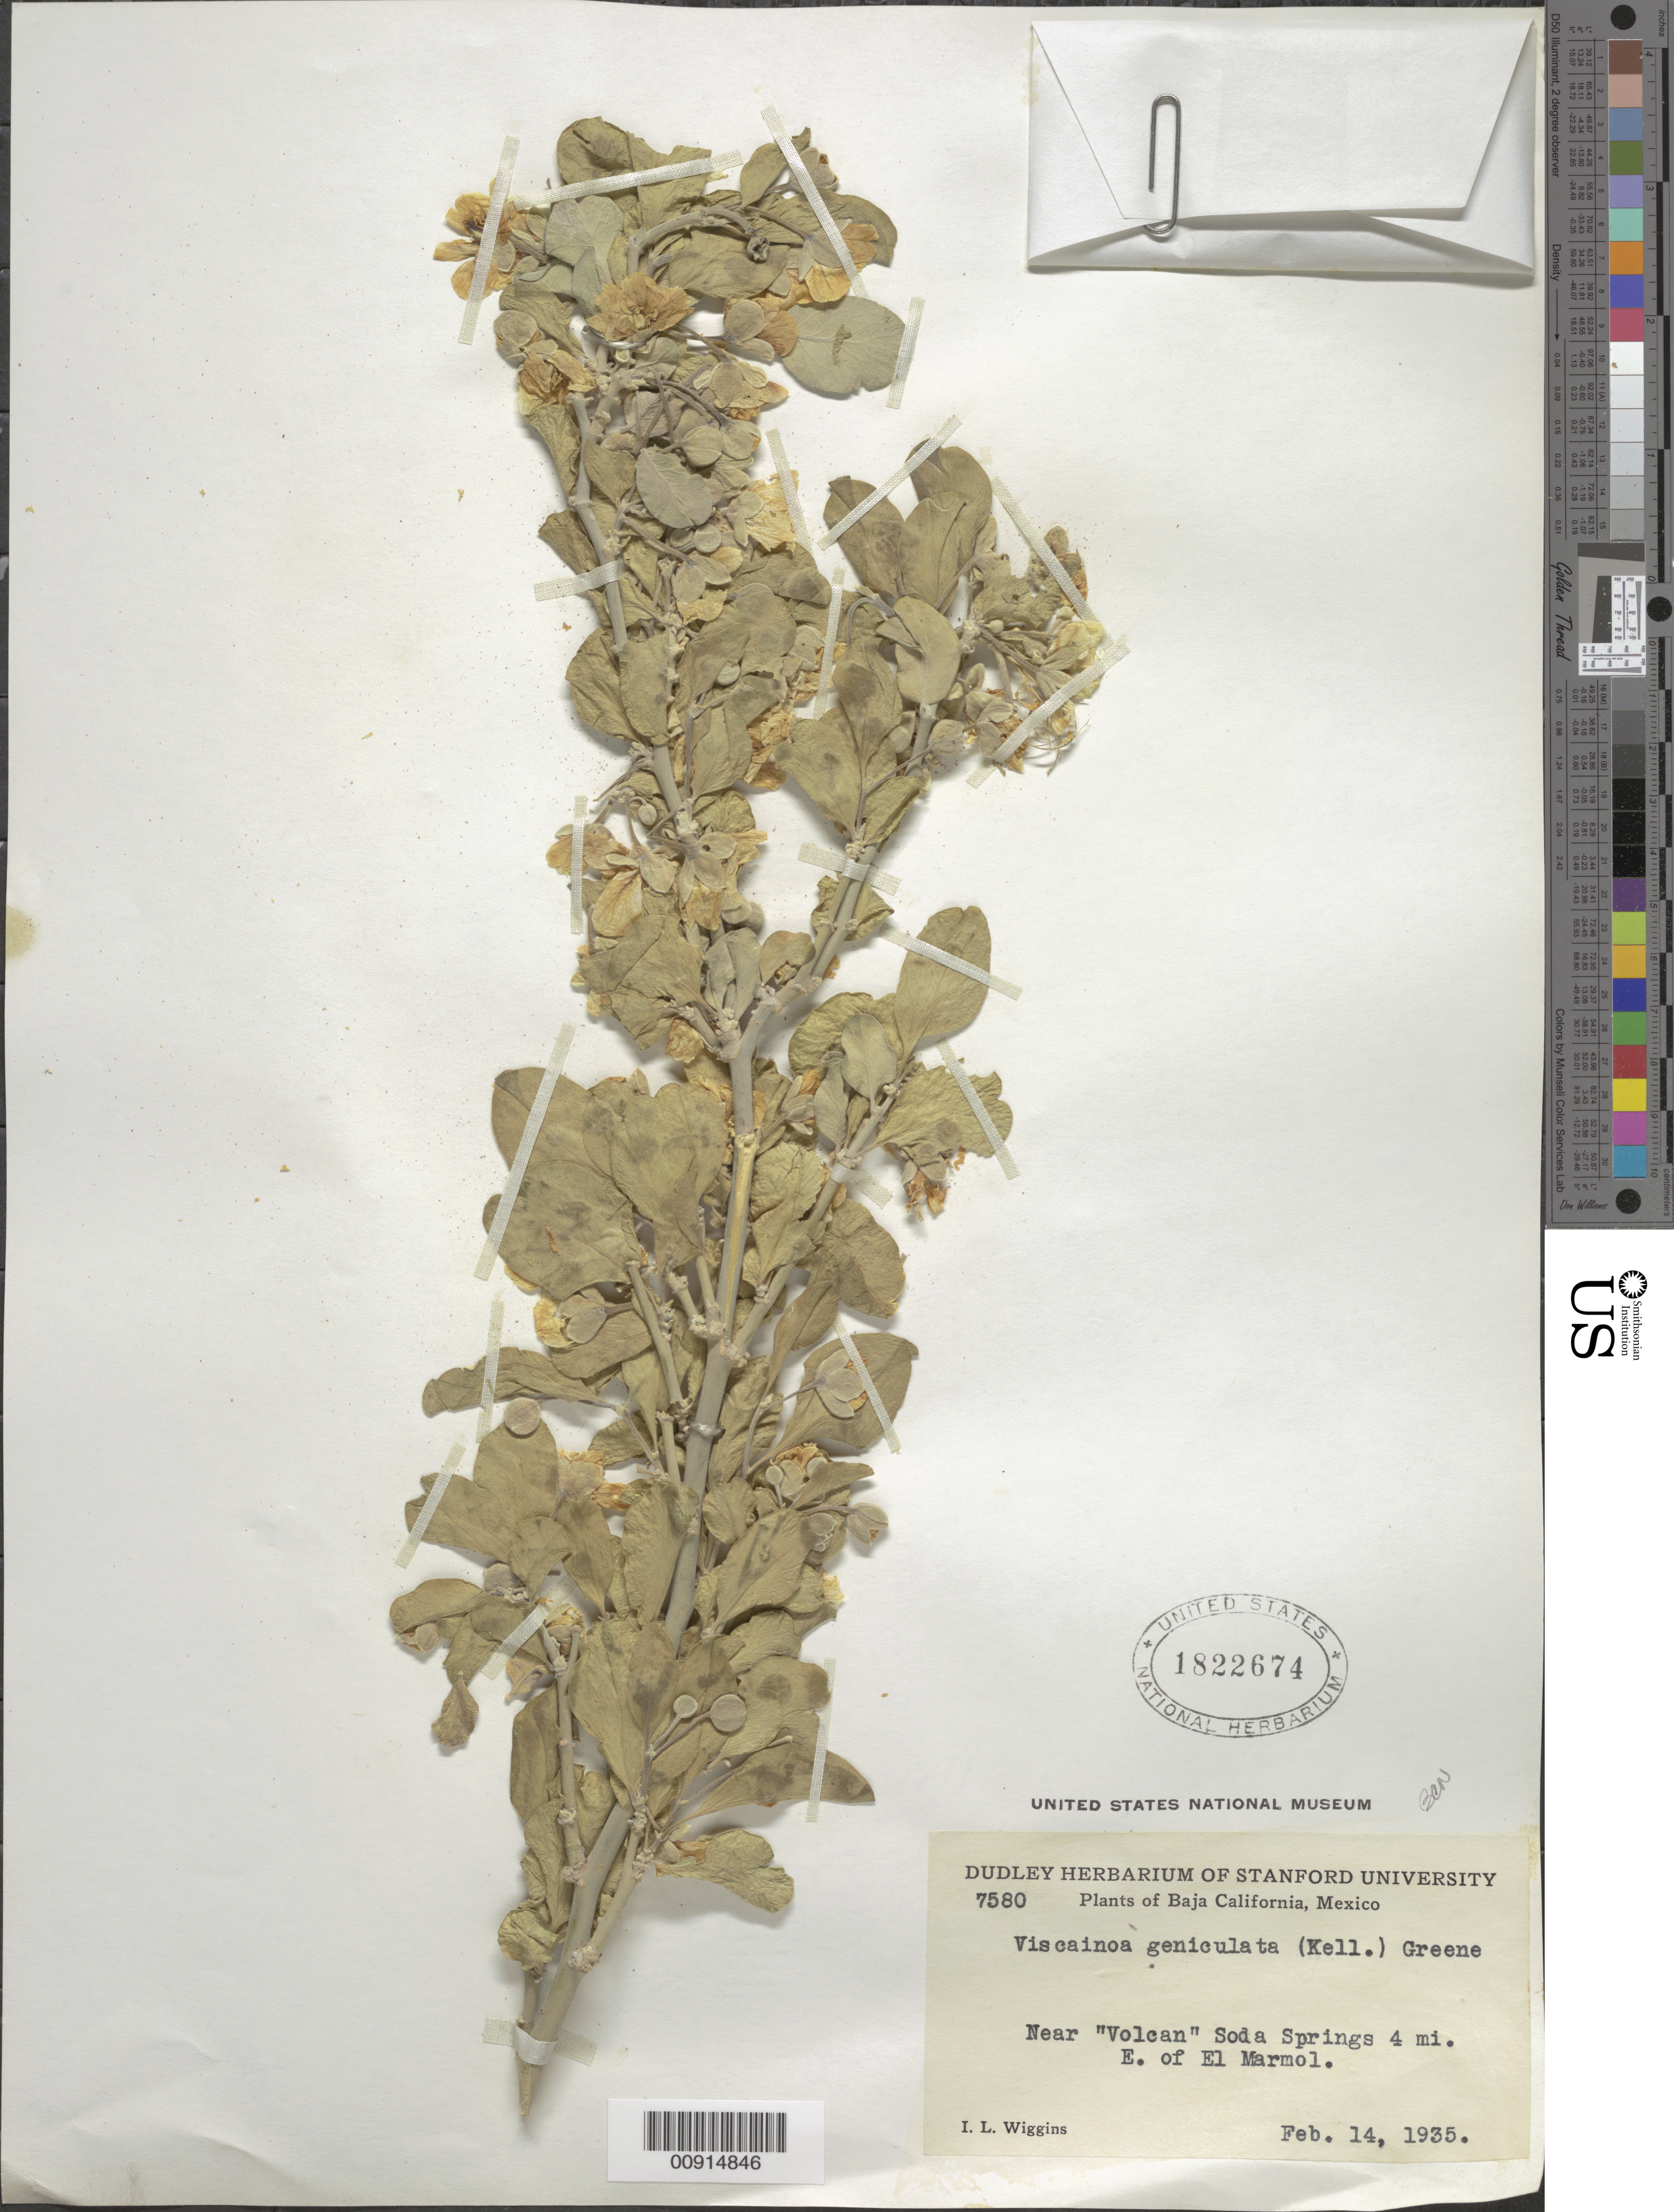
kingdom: Plantae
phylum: Tracheophyta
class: Magnoliopsida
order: Zygophyllales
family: Zygophyllaceae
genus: Viscainoa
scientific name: Viscainoa geniculata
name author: (Kellogg) Greene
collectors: I. L. Wiggins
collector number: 7580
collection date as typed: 14 Feb 1935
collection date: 1935-02-14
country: Mexico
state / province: Baja California Norte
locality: Near "Volcan" Soda Springs 4 mi. E. of El Mármol. Baja California.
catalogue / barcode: US 1822674